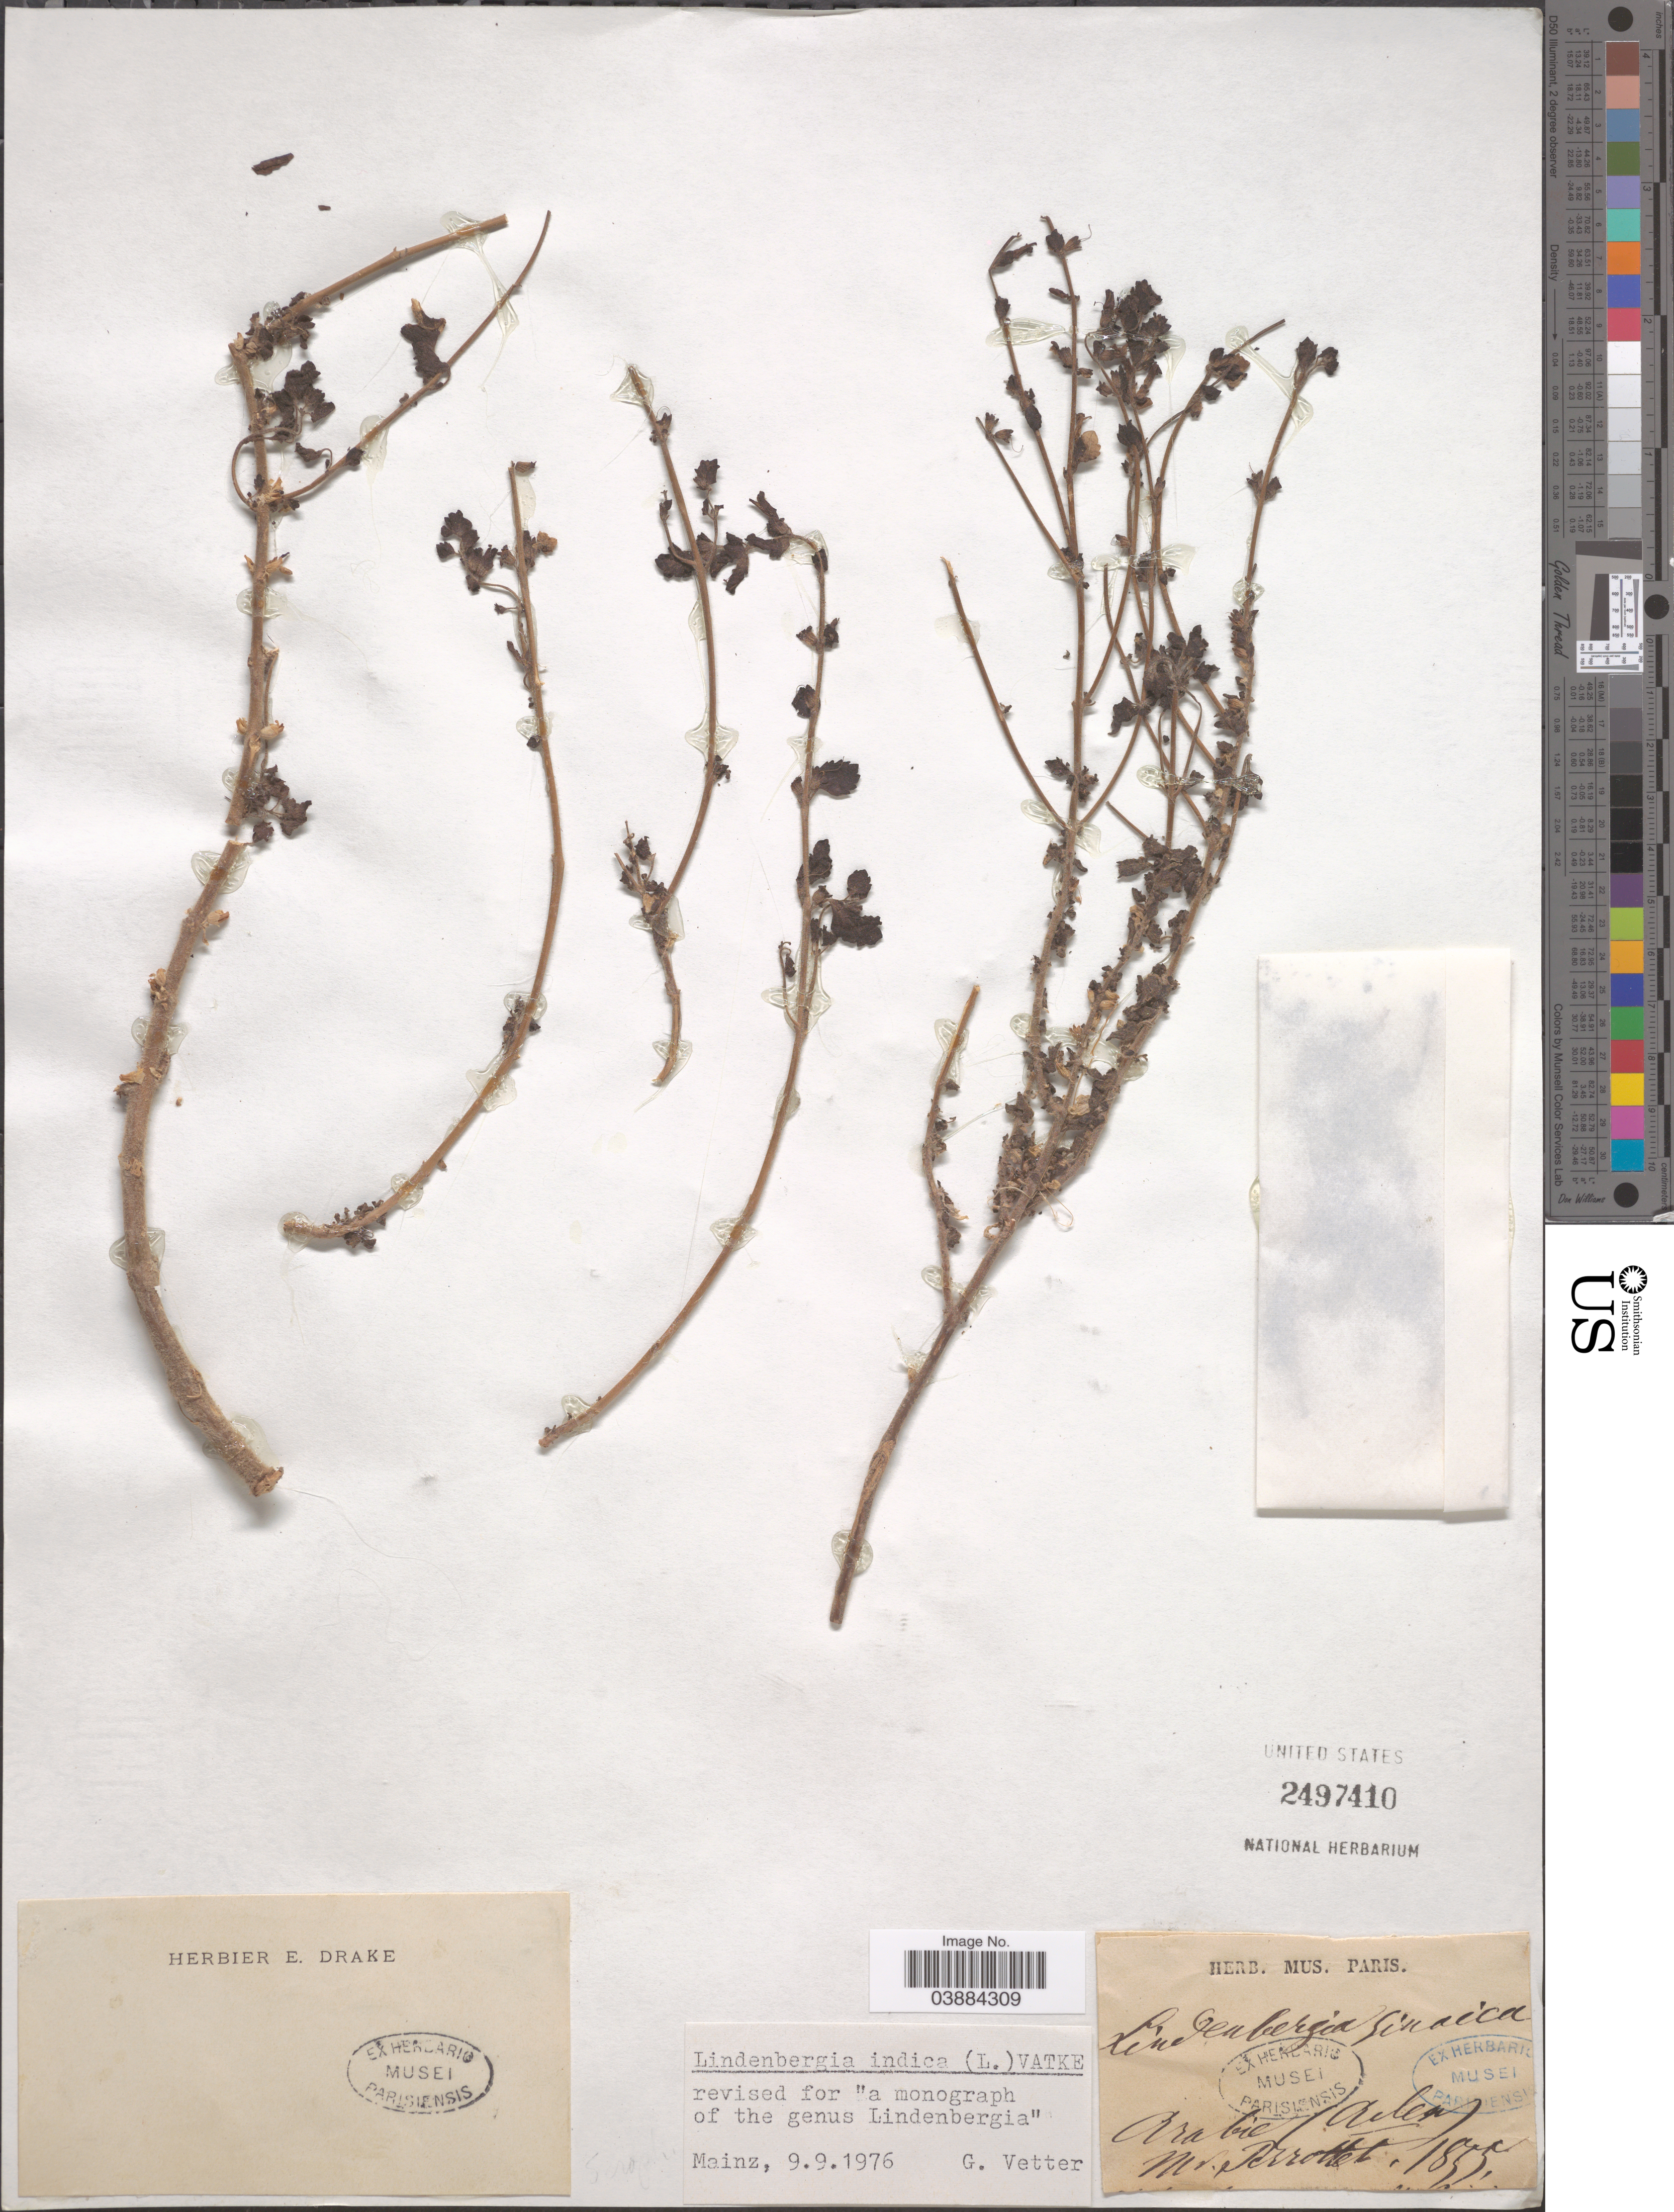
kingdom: Plantae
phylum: Tracheophyta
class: Magnoliopsida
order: Lamiales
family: Orobanchaceae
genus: Lindenbergia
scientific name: Lindenbergia indica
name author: (L.) Vatke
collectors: Perrottet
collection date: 1855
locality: Arabie/Arlen [interpreted].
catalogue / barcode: US 2497410